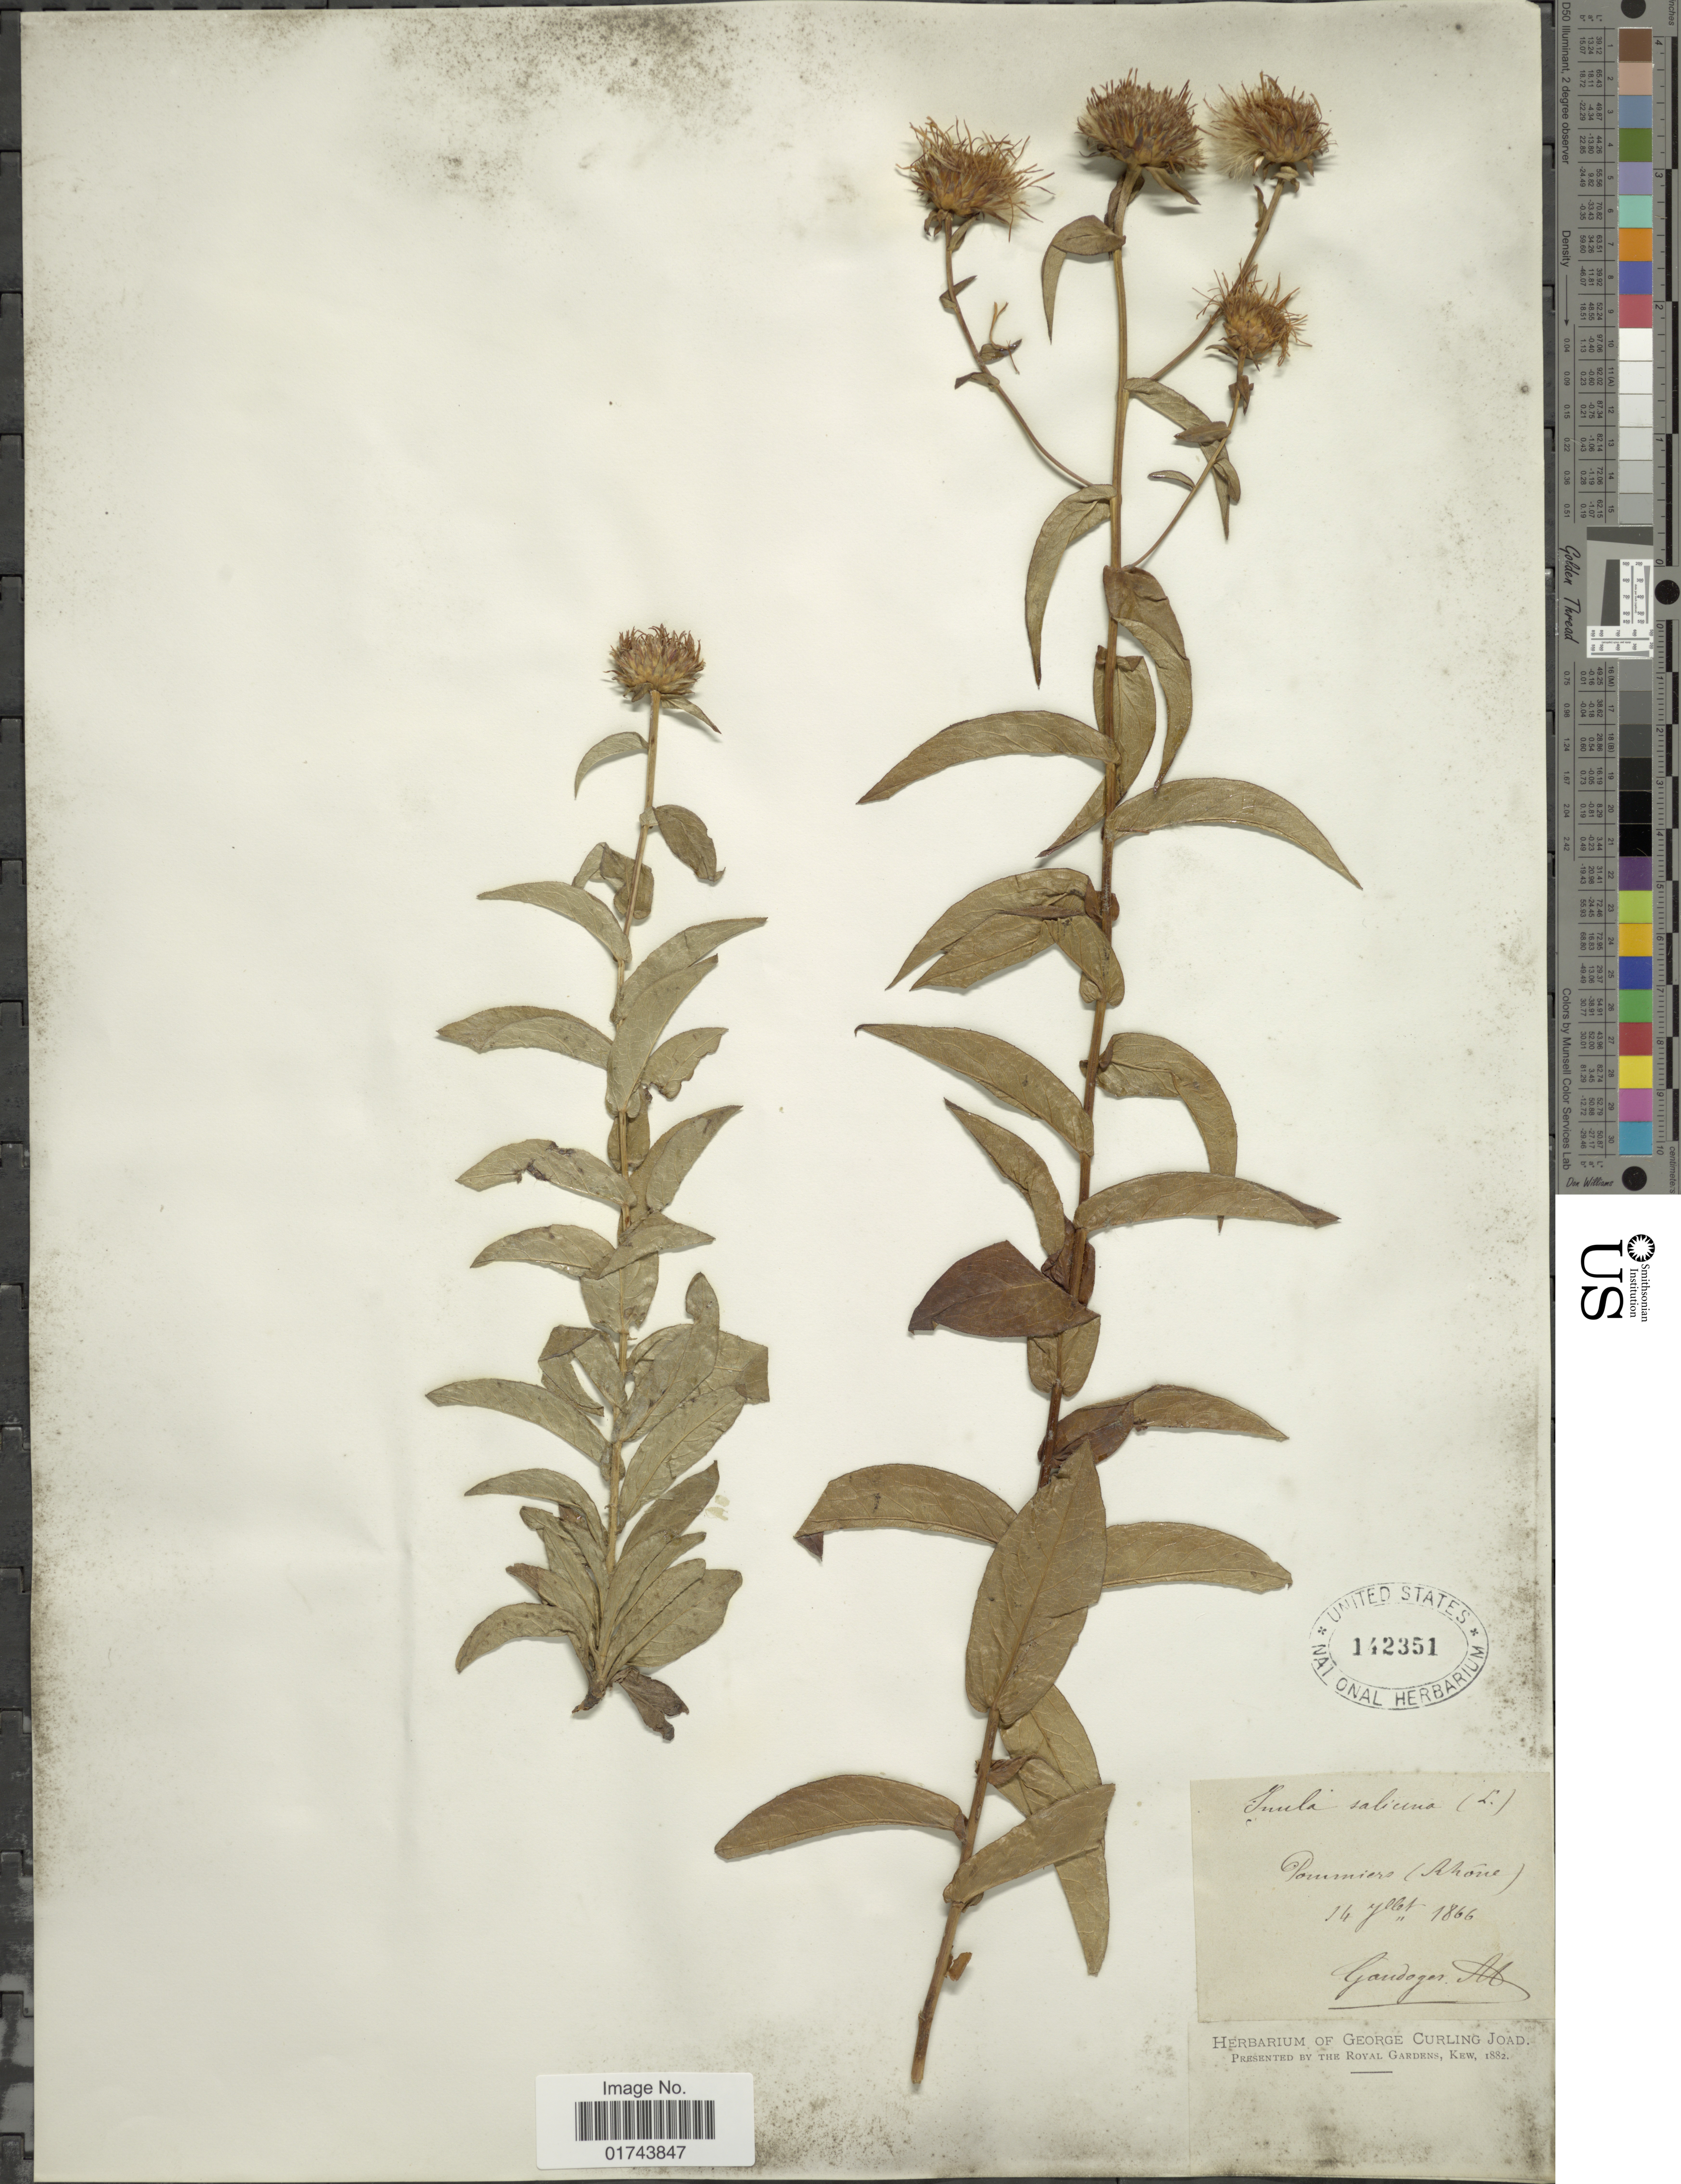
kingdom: Plantae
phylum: Tracheophyta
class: Magnoliopsida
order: Asterales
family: Asteraceae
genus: Inula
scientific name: Inula salicina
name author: L.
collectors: M. Gandoger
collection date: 1866-07-14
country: France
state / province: Auvergne-Rhône-Alpes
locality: Pommiers ( Ahone) [interpreted]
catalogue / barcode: US 142351